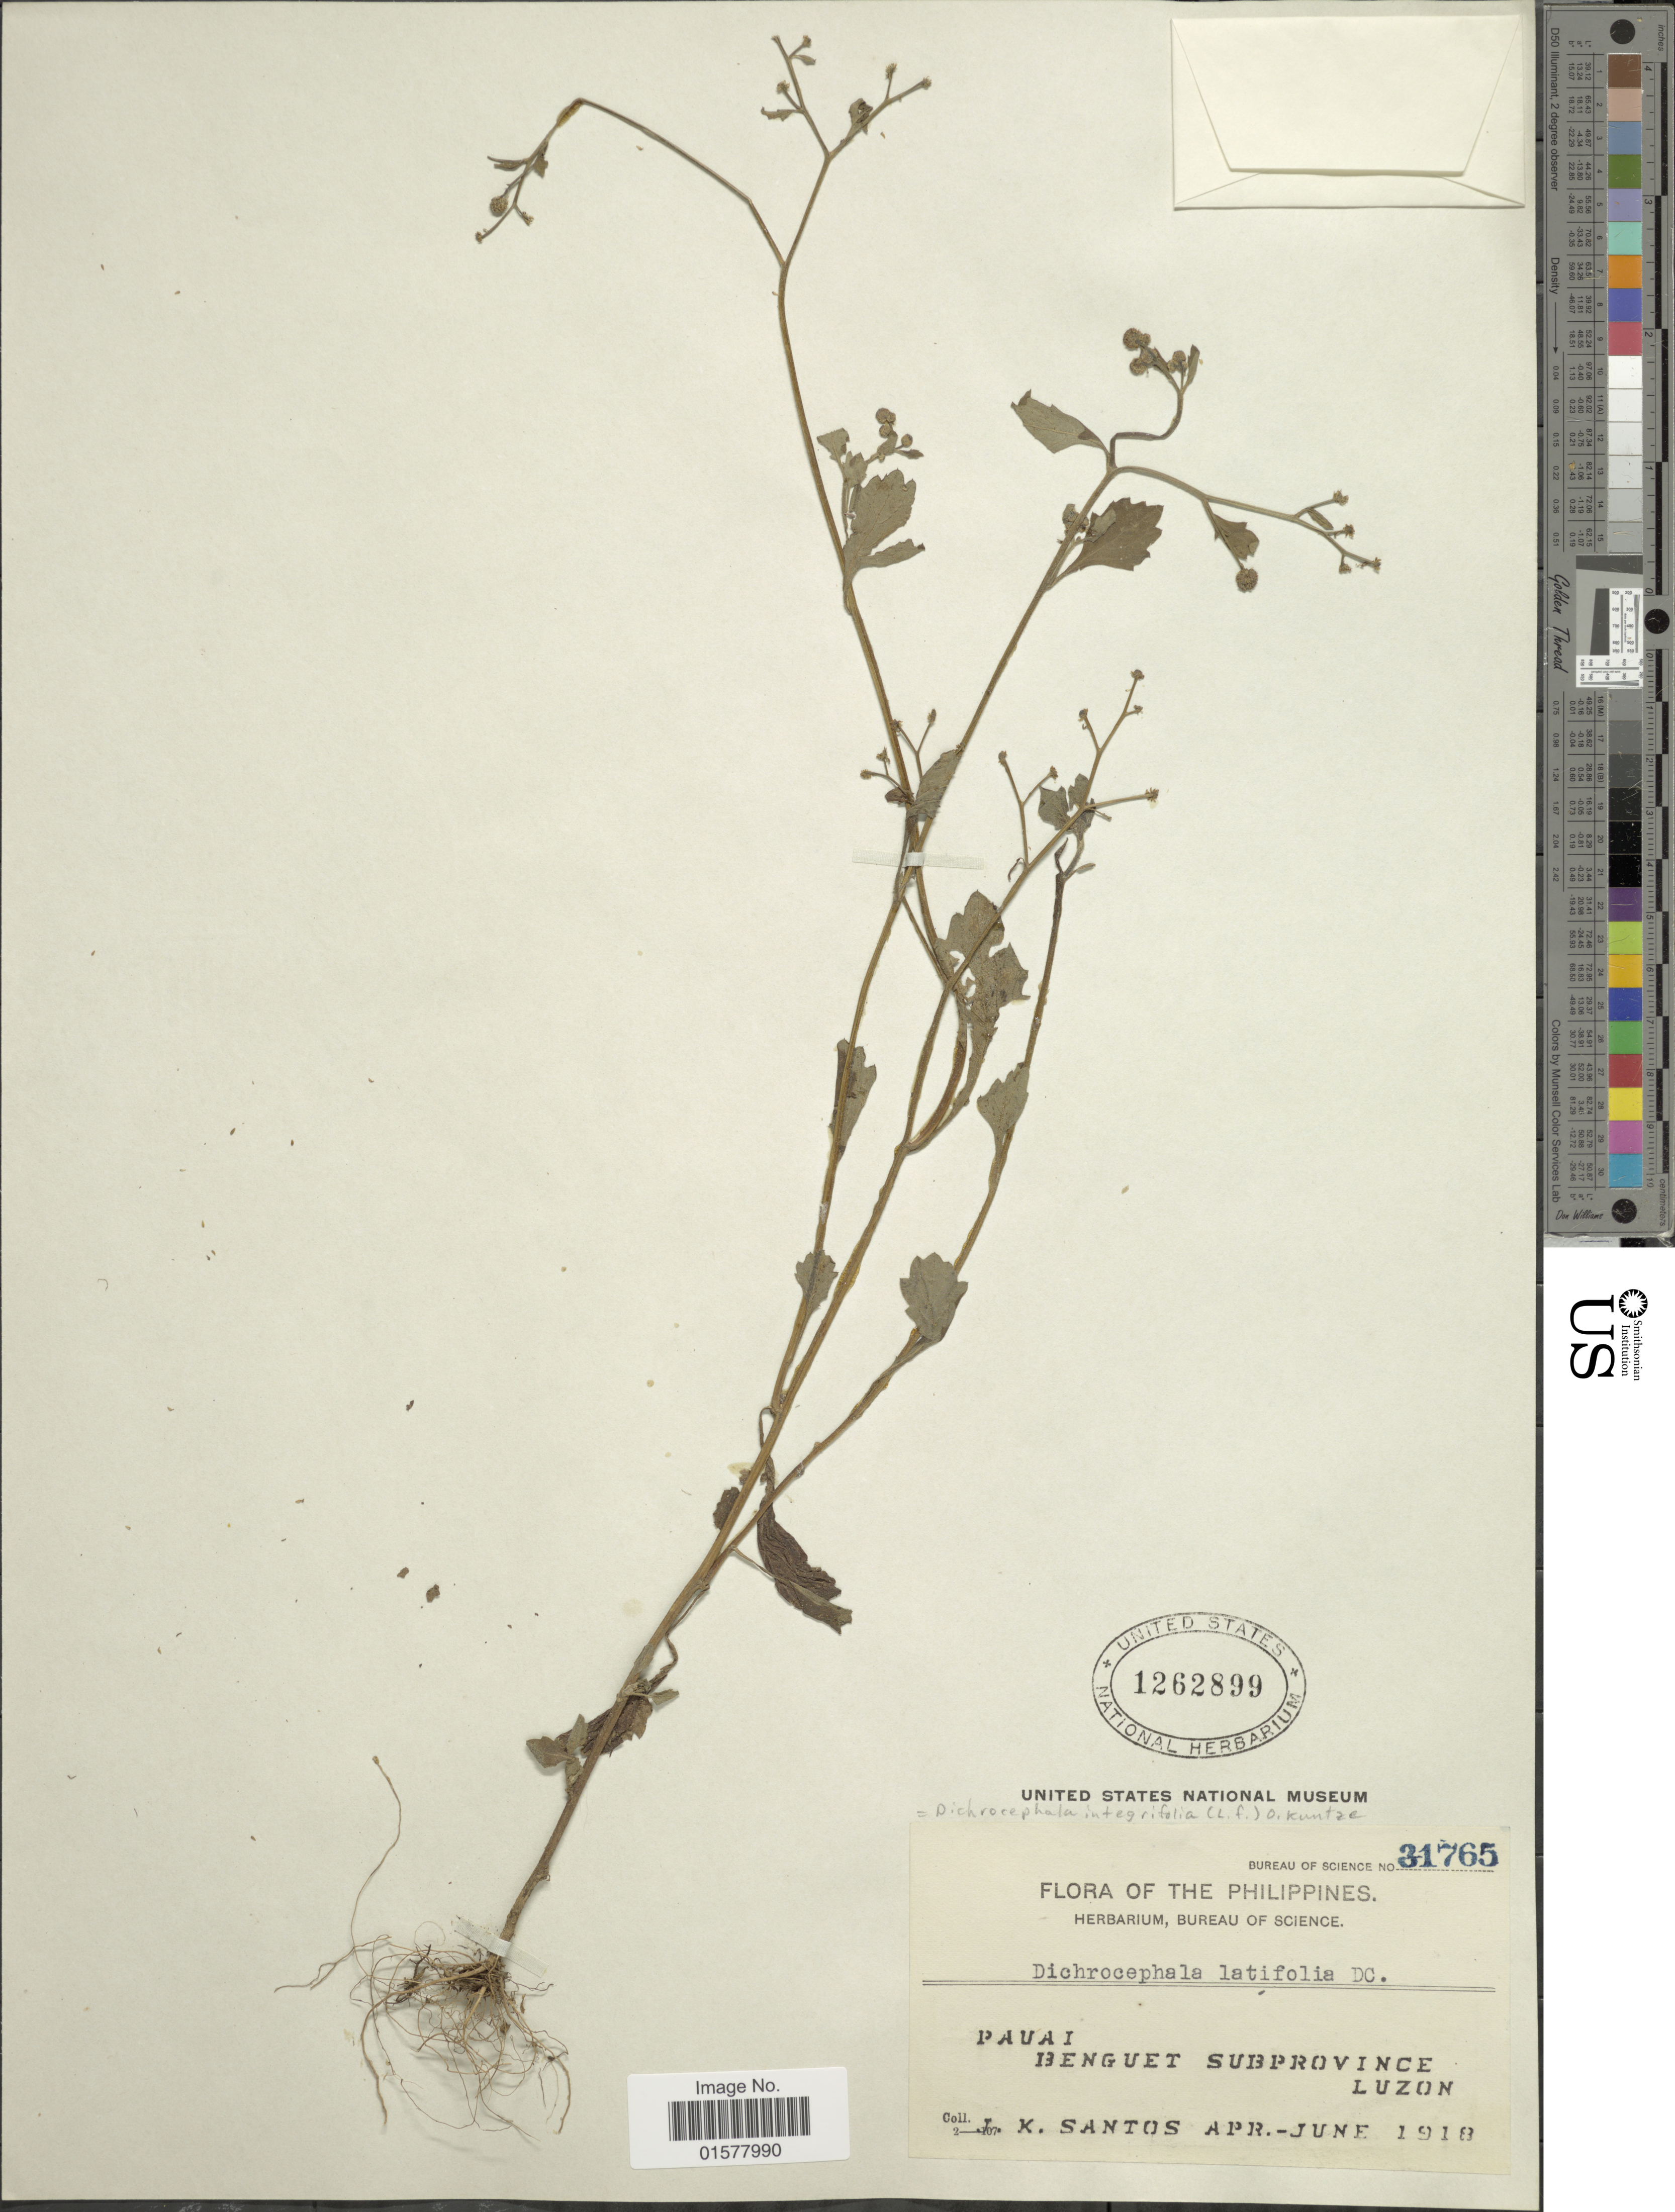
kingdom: Plantae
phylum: Tracheophyta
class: Magnoliopsida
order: Asterales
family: Asteraceae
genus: Dichrocephala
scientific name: Dichrocephala integrifolia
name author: (L. f.) Kuntze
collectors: L. Santos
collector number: Bureau of Science 31765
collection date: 1918-01-06/1918-04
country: Philippines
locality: Pauai, Benguet Subprovince, Luzon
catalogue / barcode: US 1262899